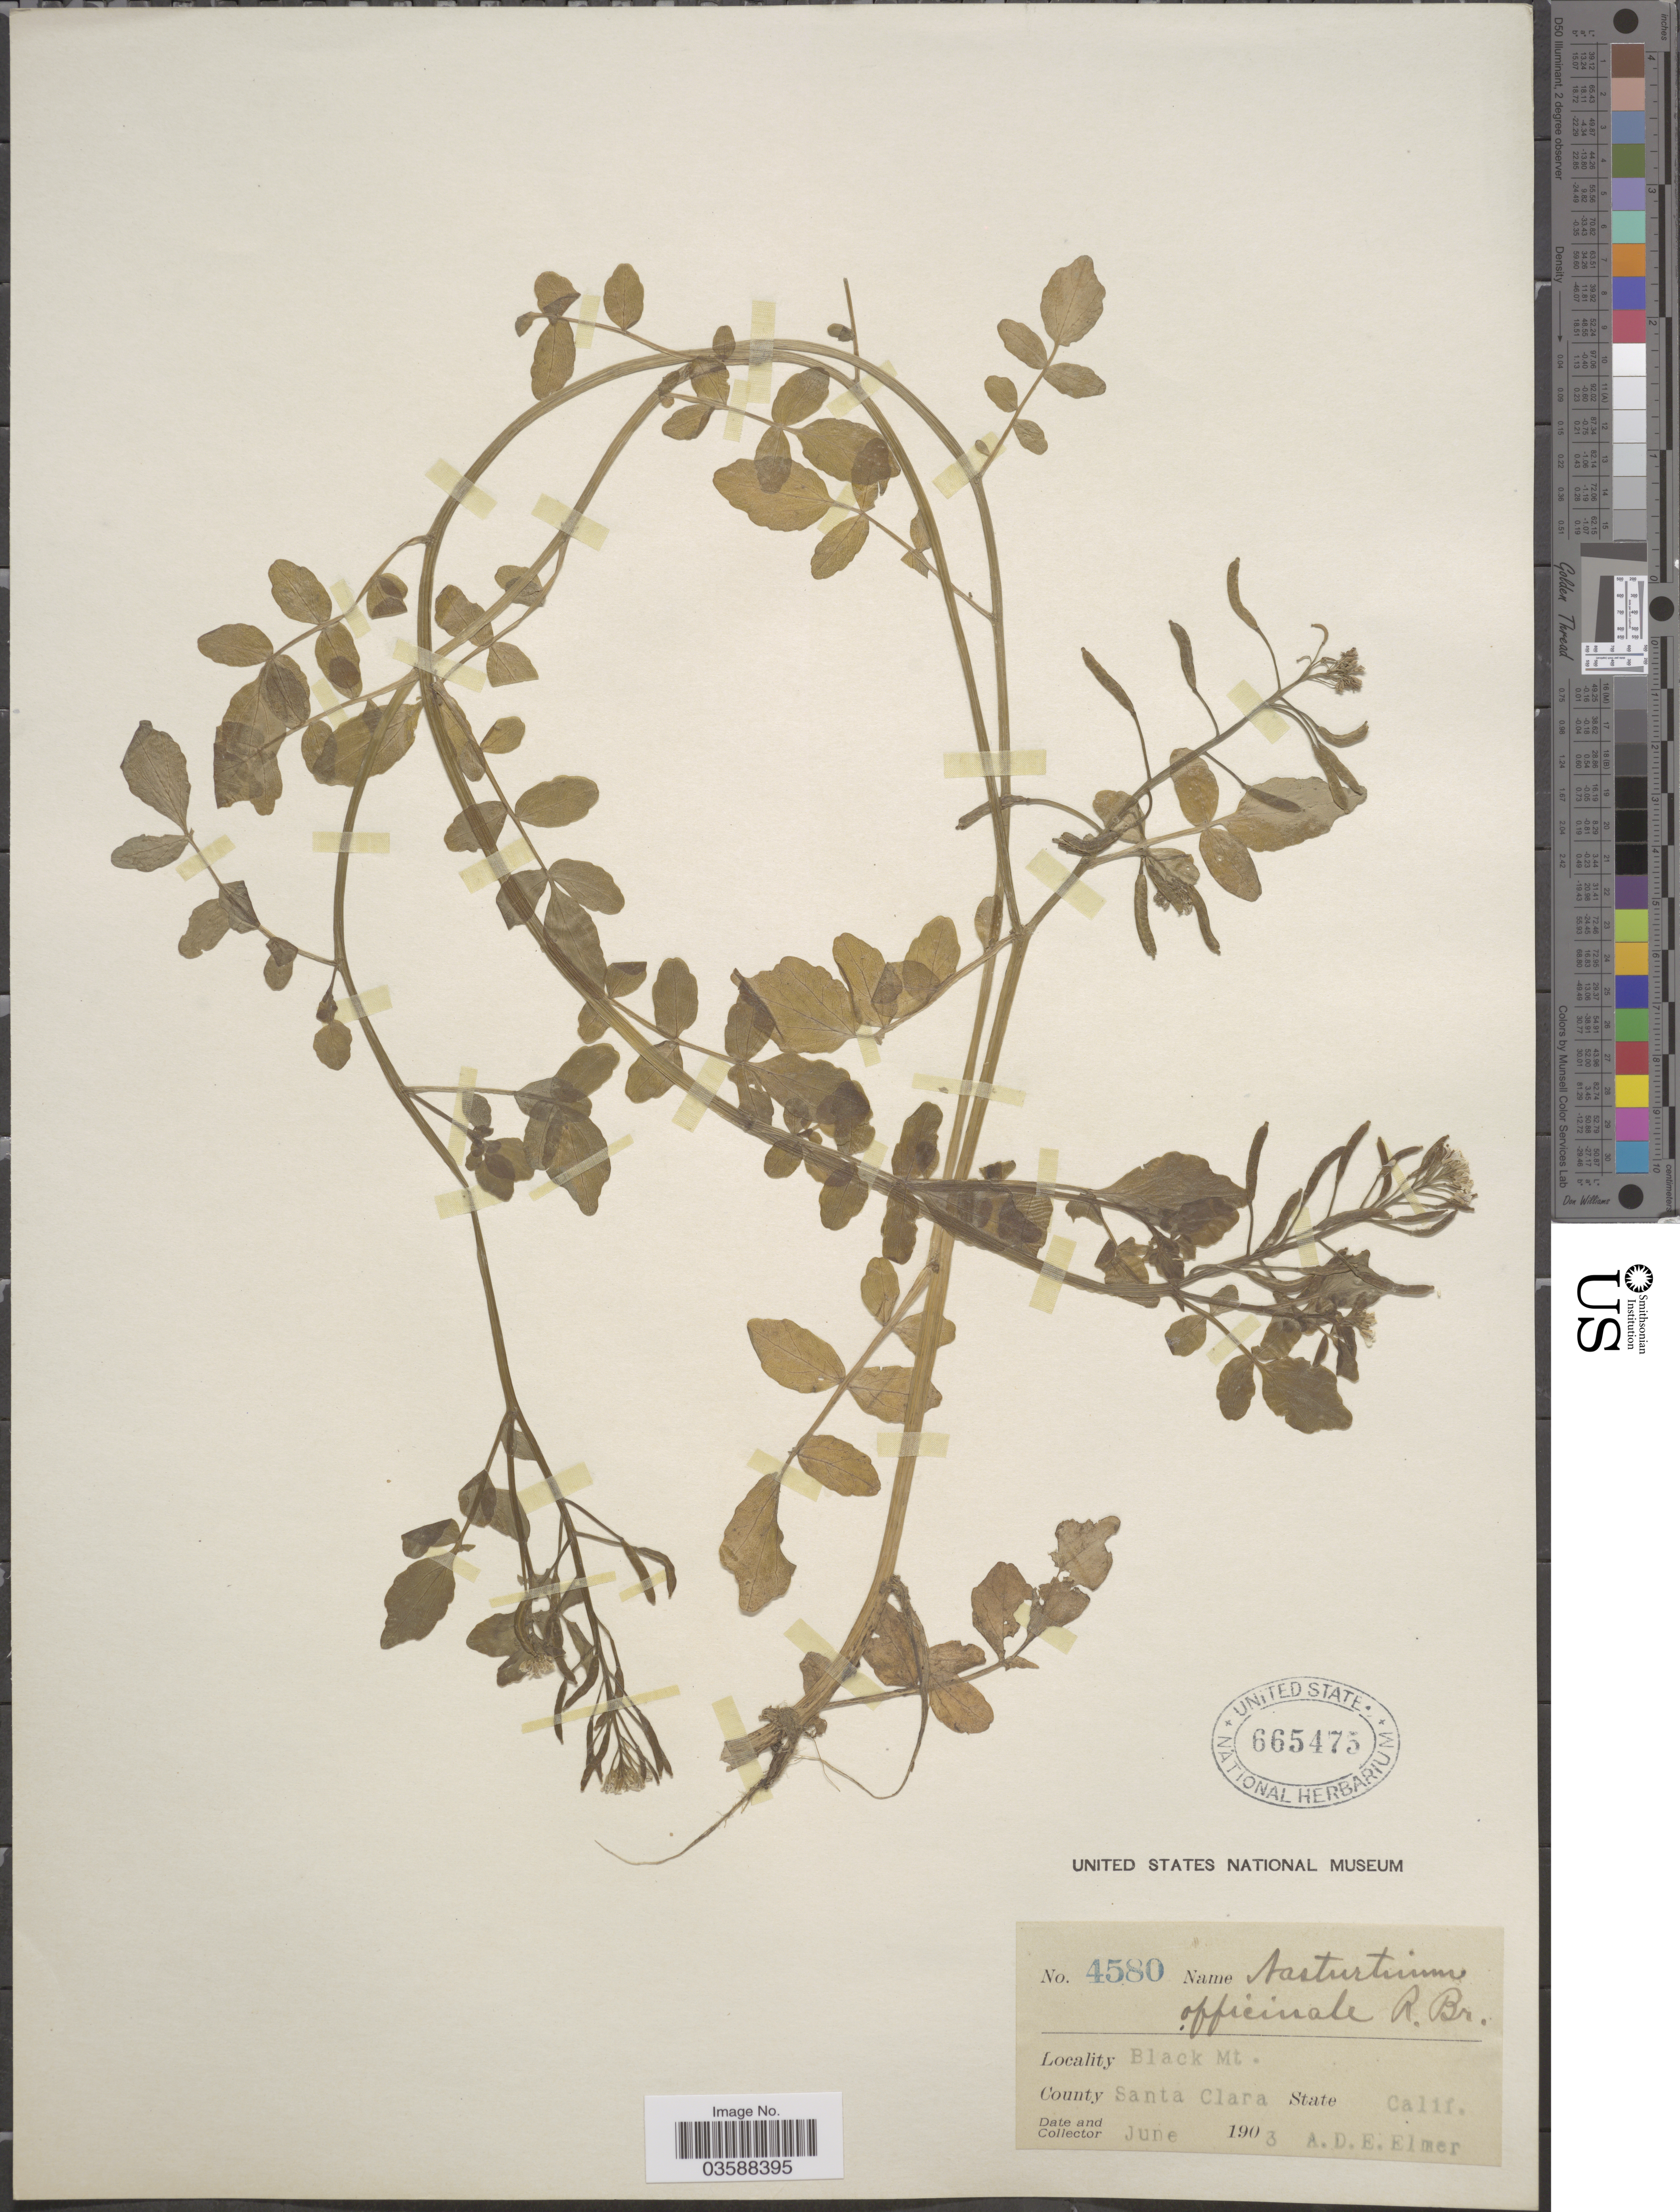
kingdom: Plantae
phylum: Tracheophyta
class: Magnoliopsida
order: Brassicales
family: Brassicaceae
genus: Nasturtium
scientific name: Nasturtium officinale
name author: R. Br.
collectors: A. D. E. Elmer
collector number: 4580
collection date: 1903-06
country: United States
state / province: California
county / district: Santa Clara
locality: Black Mt., County Santa Clara., State Calif.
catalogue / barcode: US 665475